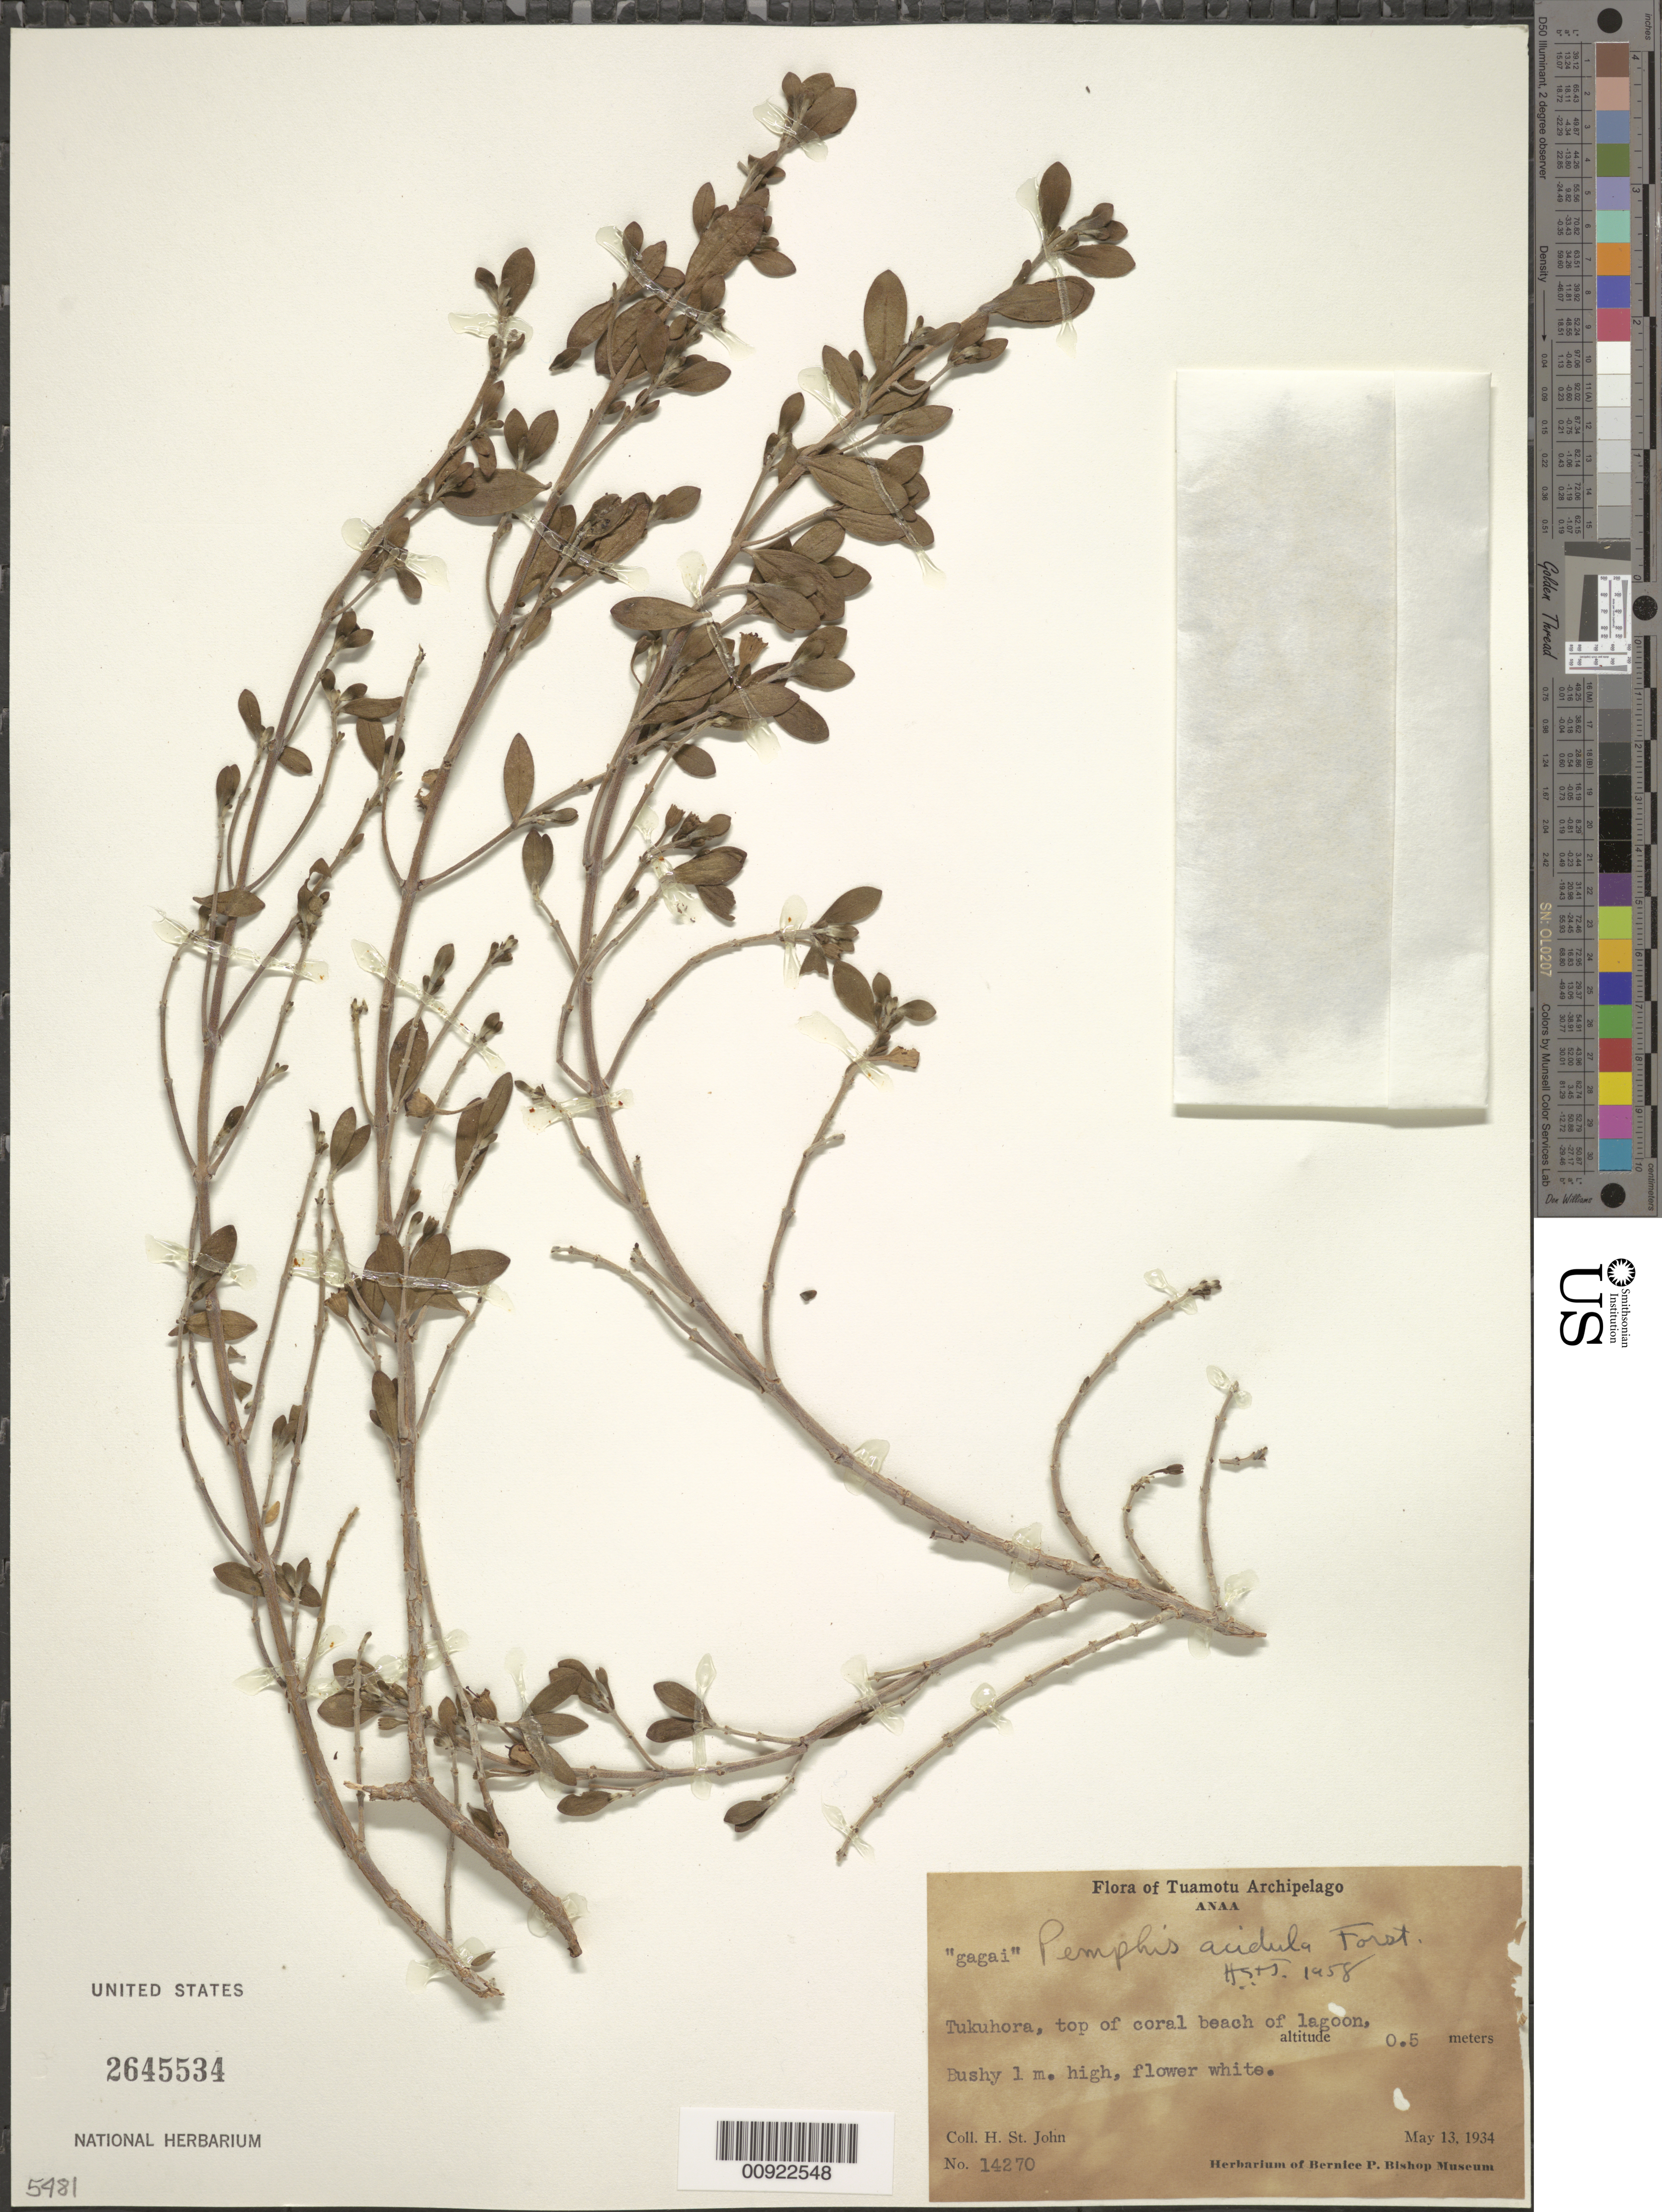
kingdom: Plantae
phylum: Tracheophyta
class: Magnoliopsida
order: Myrtales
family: Lythraceae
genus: Pemphis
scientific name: Pemphis acidula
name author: J.R. Forst. & G. Forst.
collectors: H. St. John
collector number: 14270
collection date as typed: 13 May 1934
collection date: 1934-05-13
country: French Polynesia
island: Anaa Atoll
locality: Tukuhora, top of coral beach of lagoon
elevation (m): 0.5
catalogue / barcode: US 2645534